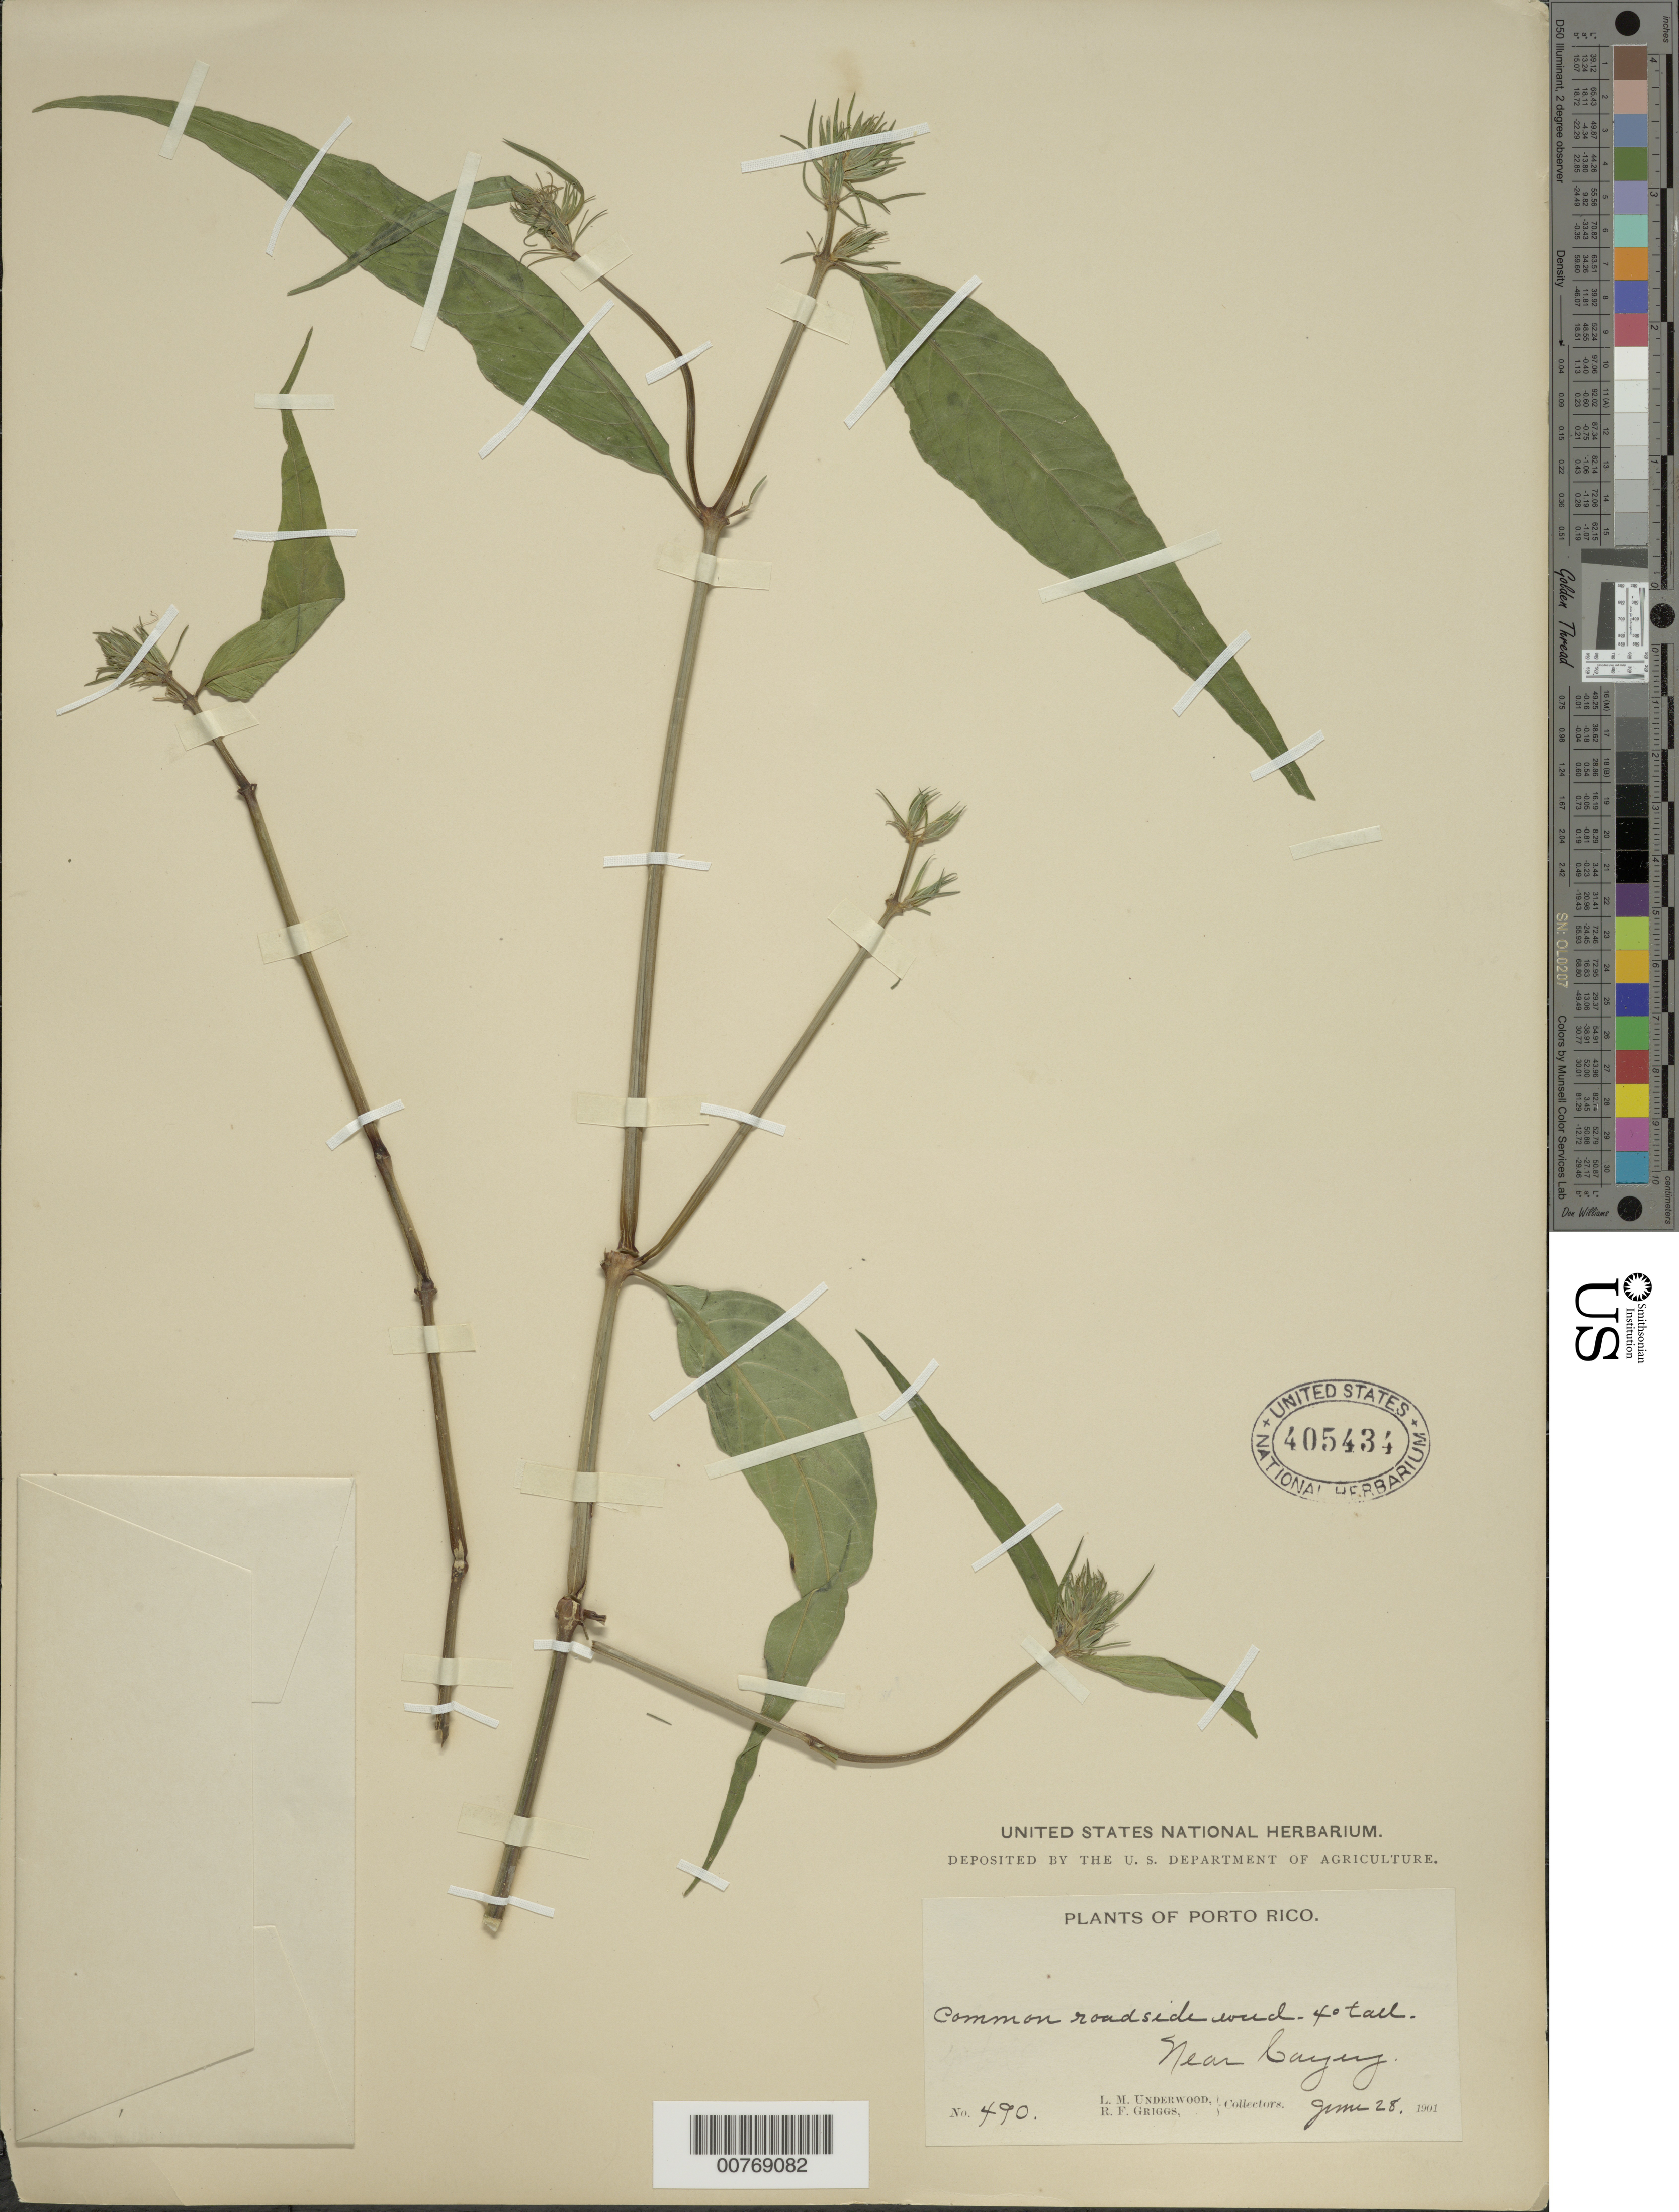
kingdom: Plantae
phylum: Tracheophyta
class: Magnoliopsida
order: Lamiales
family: Acanthaceae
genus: Justicia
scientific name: Justicia periplocifolia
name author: Jacq.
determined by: Acevedo-Rodríguez, P., (BOT), Smithsonian Institution - National Museum of Natural History (UNITED STATES)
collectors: L. M. Underwood & R. F. Griggs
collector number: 490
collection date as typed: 28 Jan 1901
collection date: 1901-01-28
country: Puerto Rico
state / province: Cayey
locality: Near Cayey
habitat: Roadside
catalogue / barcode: US 405434